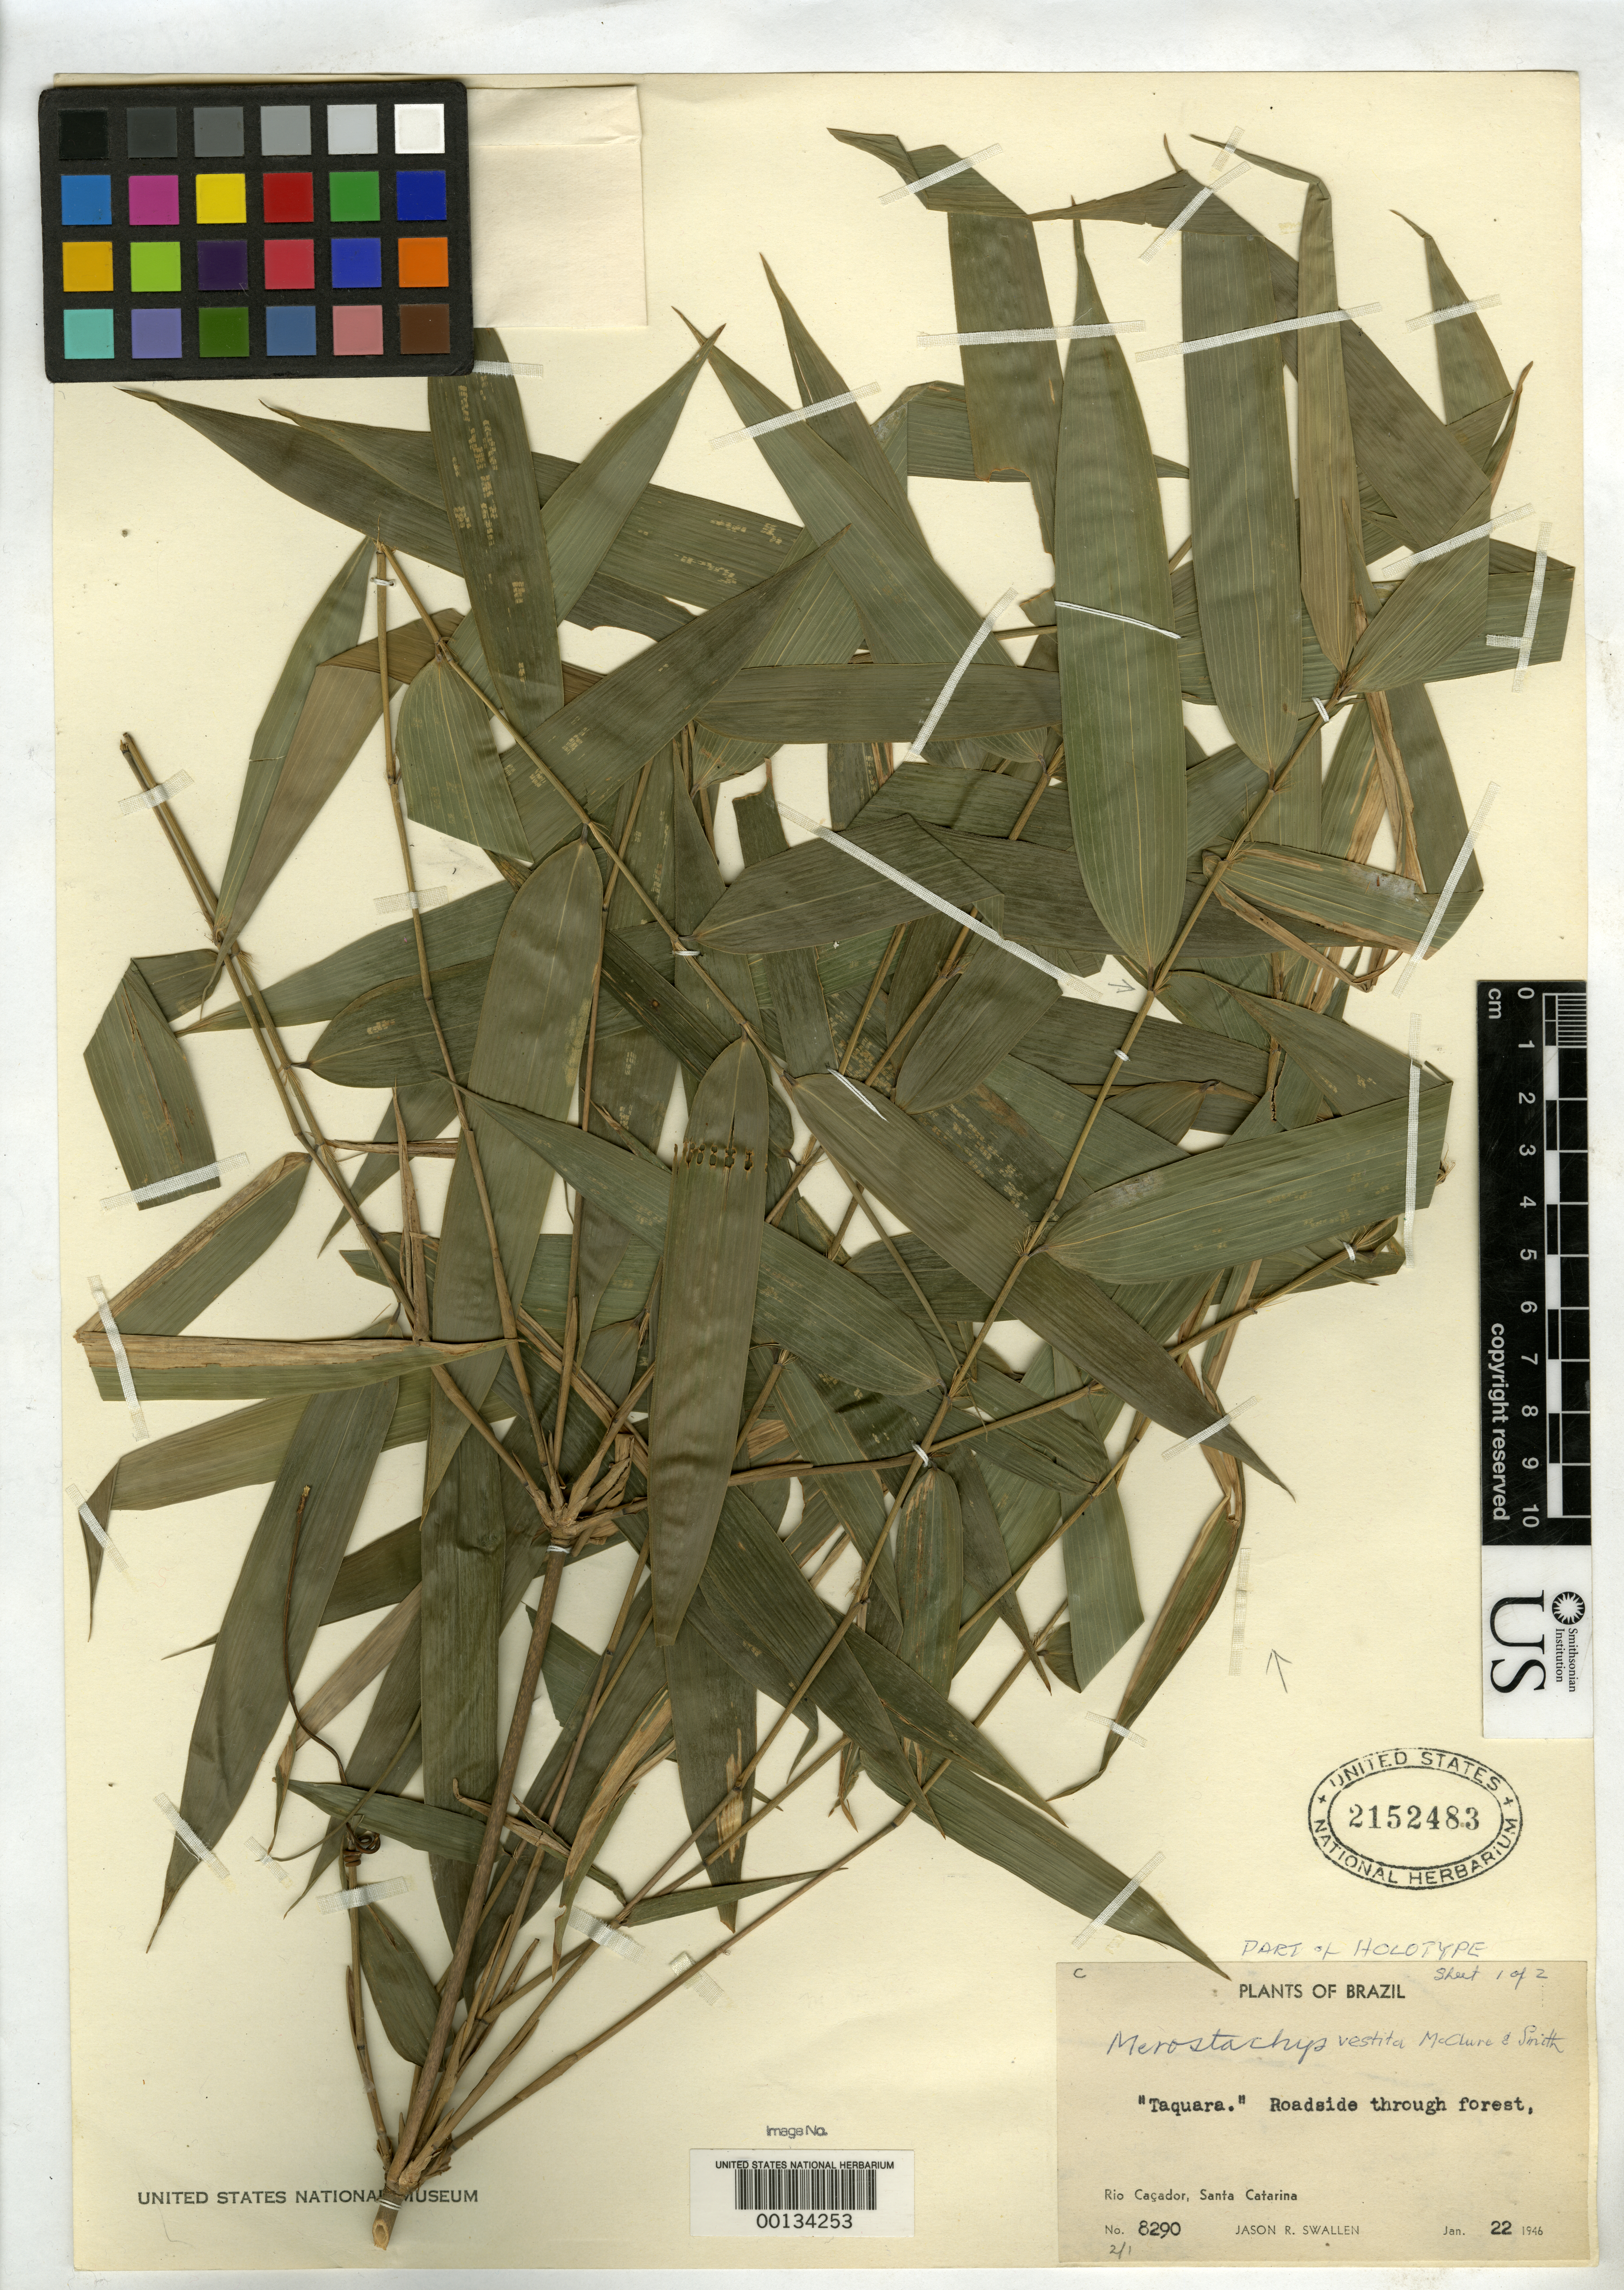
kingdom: Plantae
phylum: Tracheophyta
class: Liliopsida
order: Poales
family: Poaceae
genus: Merostachys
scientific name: Merostachys vestita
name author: McClure & L.B. Sm.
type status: Holotype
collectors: J. R. Swallen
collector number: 8290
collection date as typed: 22 Jan 1946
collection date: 1946-01-22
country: Brazil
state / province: Santa Catarina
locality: Rio Cacador.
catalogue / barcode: US 2152483